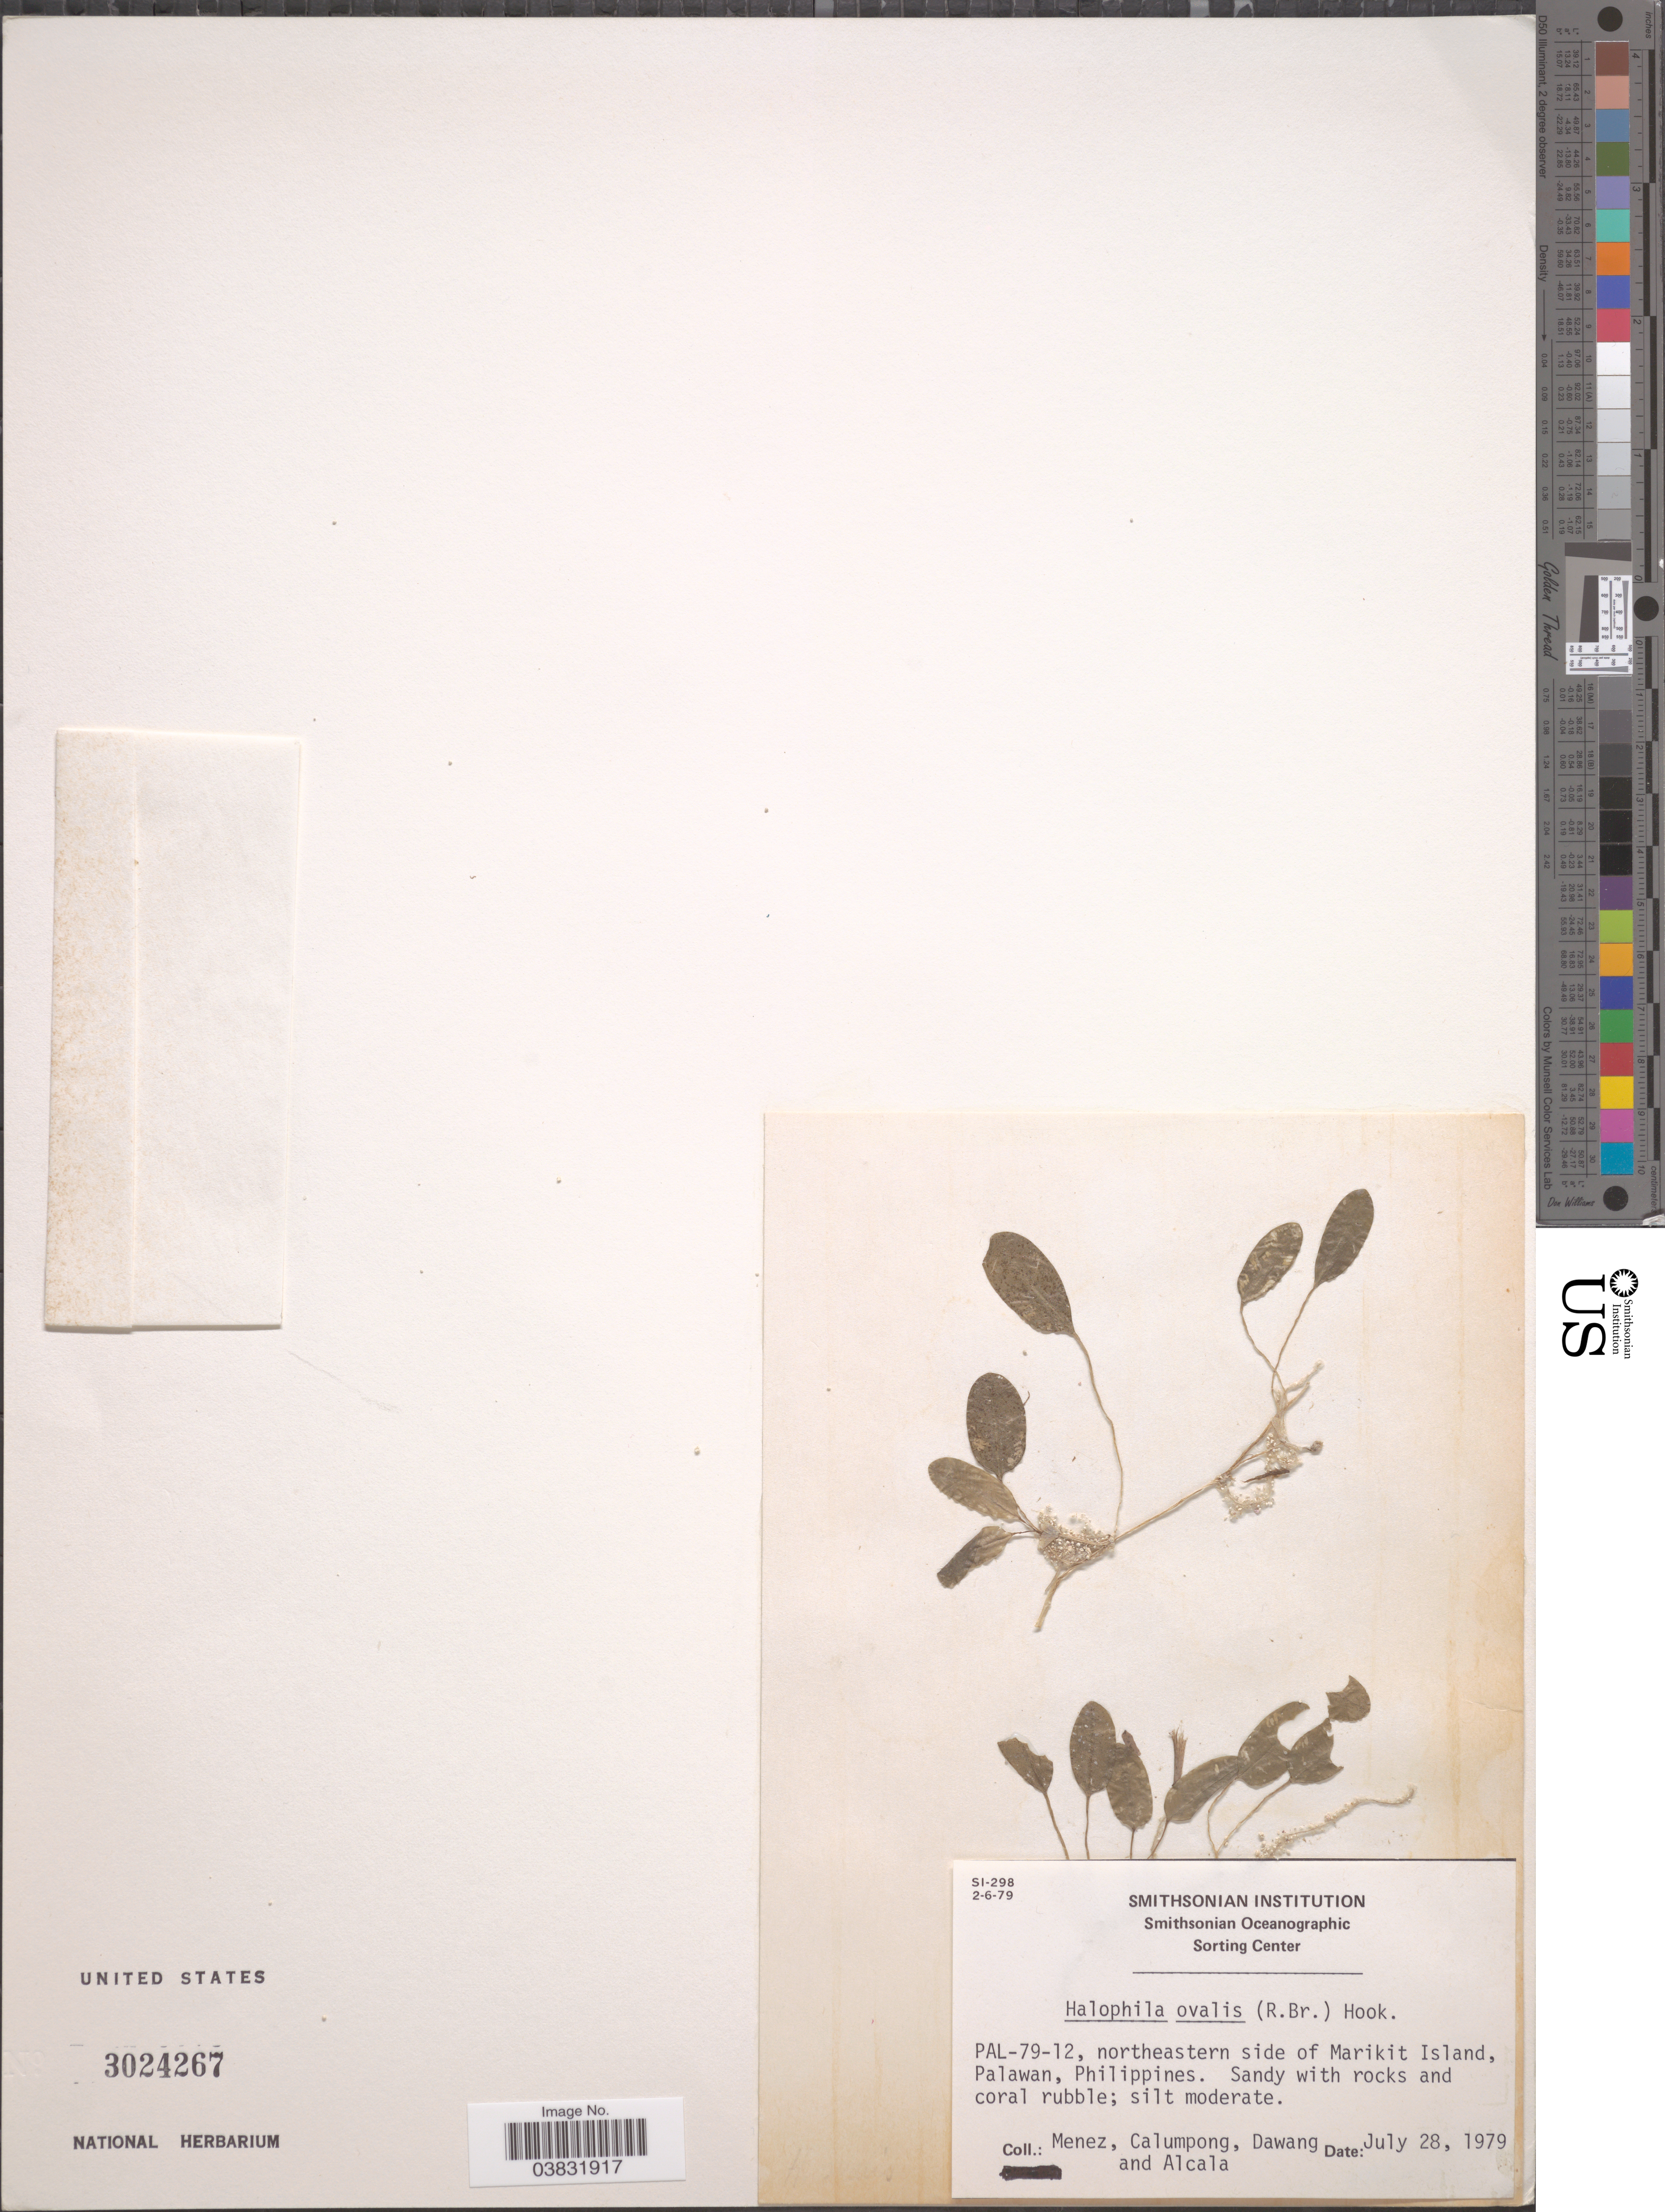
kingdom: Plantae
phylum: Tracheophyta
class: Liliopsida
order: Alismatales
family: Hydrocharitaceae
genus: Halophila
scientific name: Halophila ovalis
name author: (R. Br.) Hook. f.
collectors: Menez, Calumpong, Dawang & Alcala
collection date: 1979-07-28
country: Philippines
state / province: Mimaropa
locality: PAL-79-12, northeastern side of Marikit Island, Palawan, Philippines.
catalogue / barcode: US 3024267